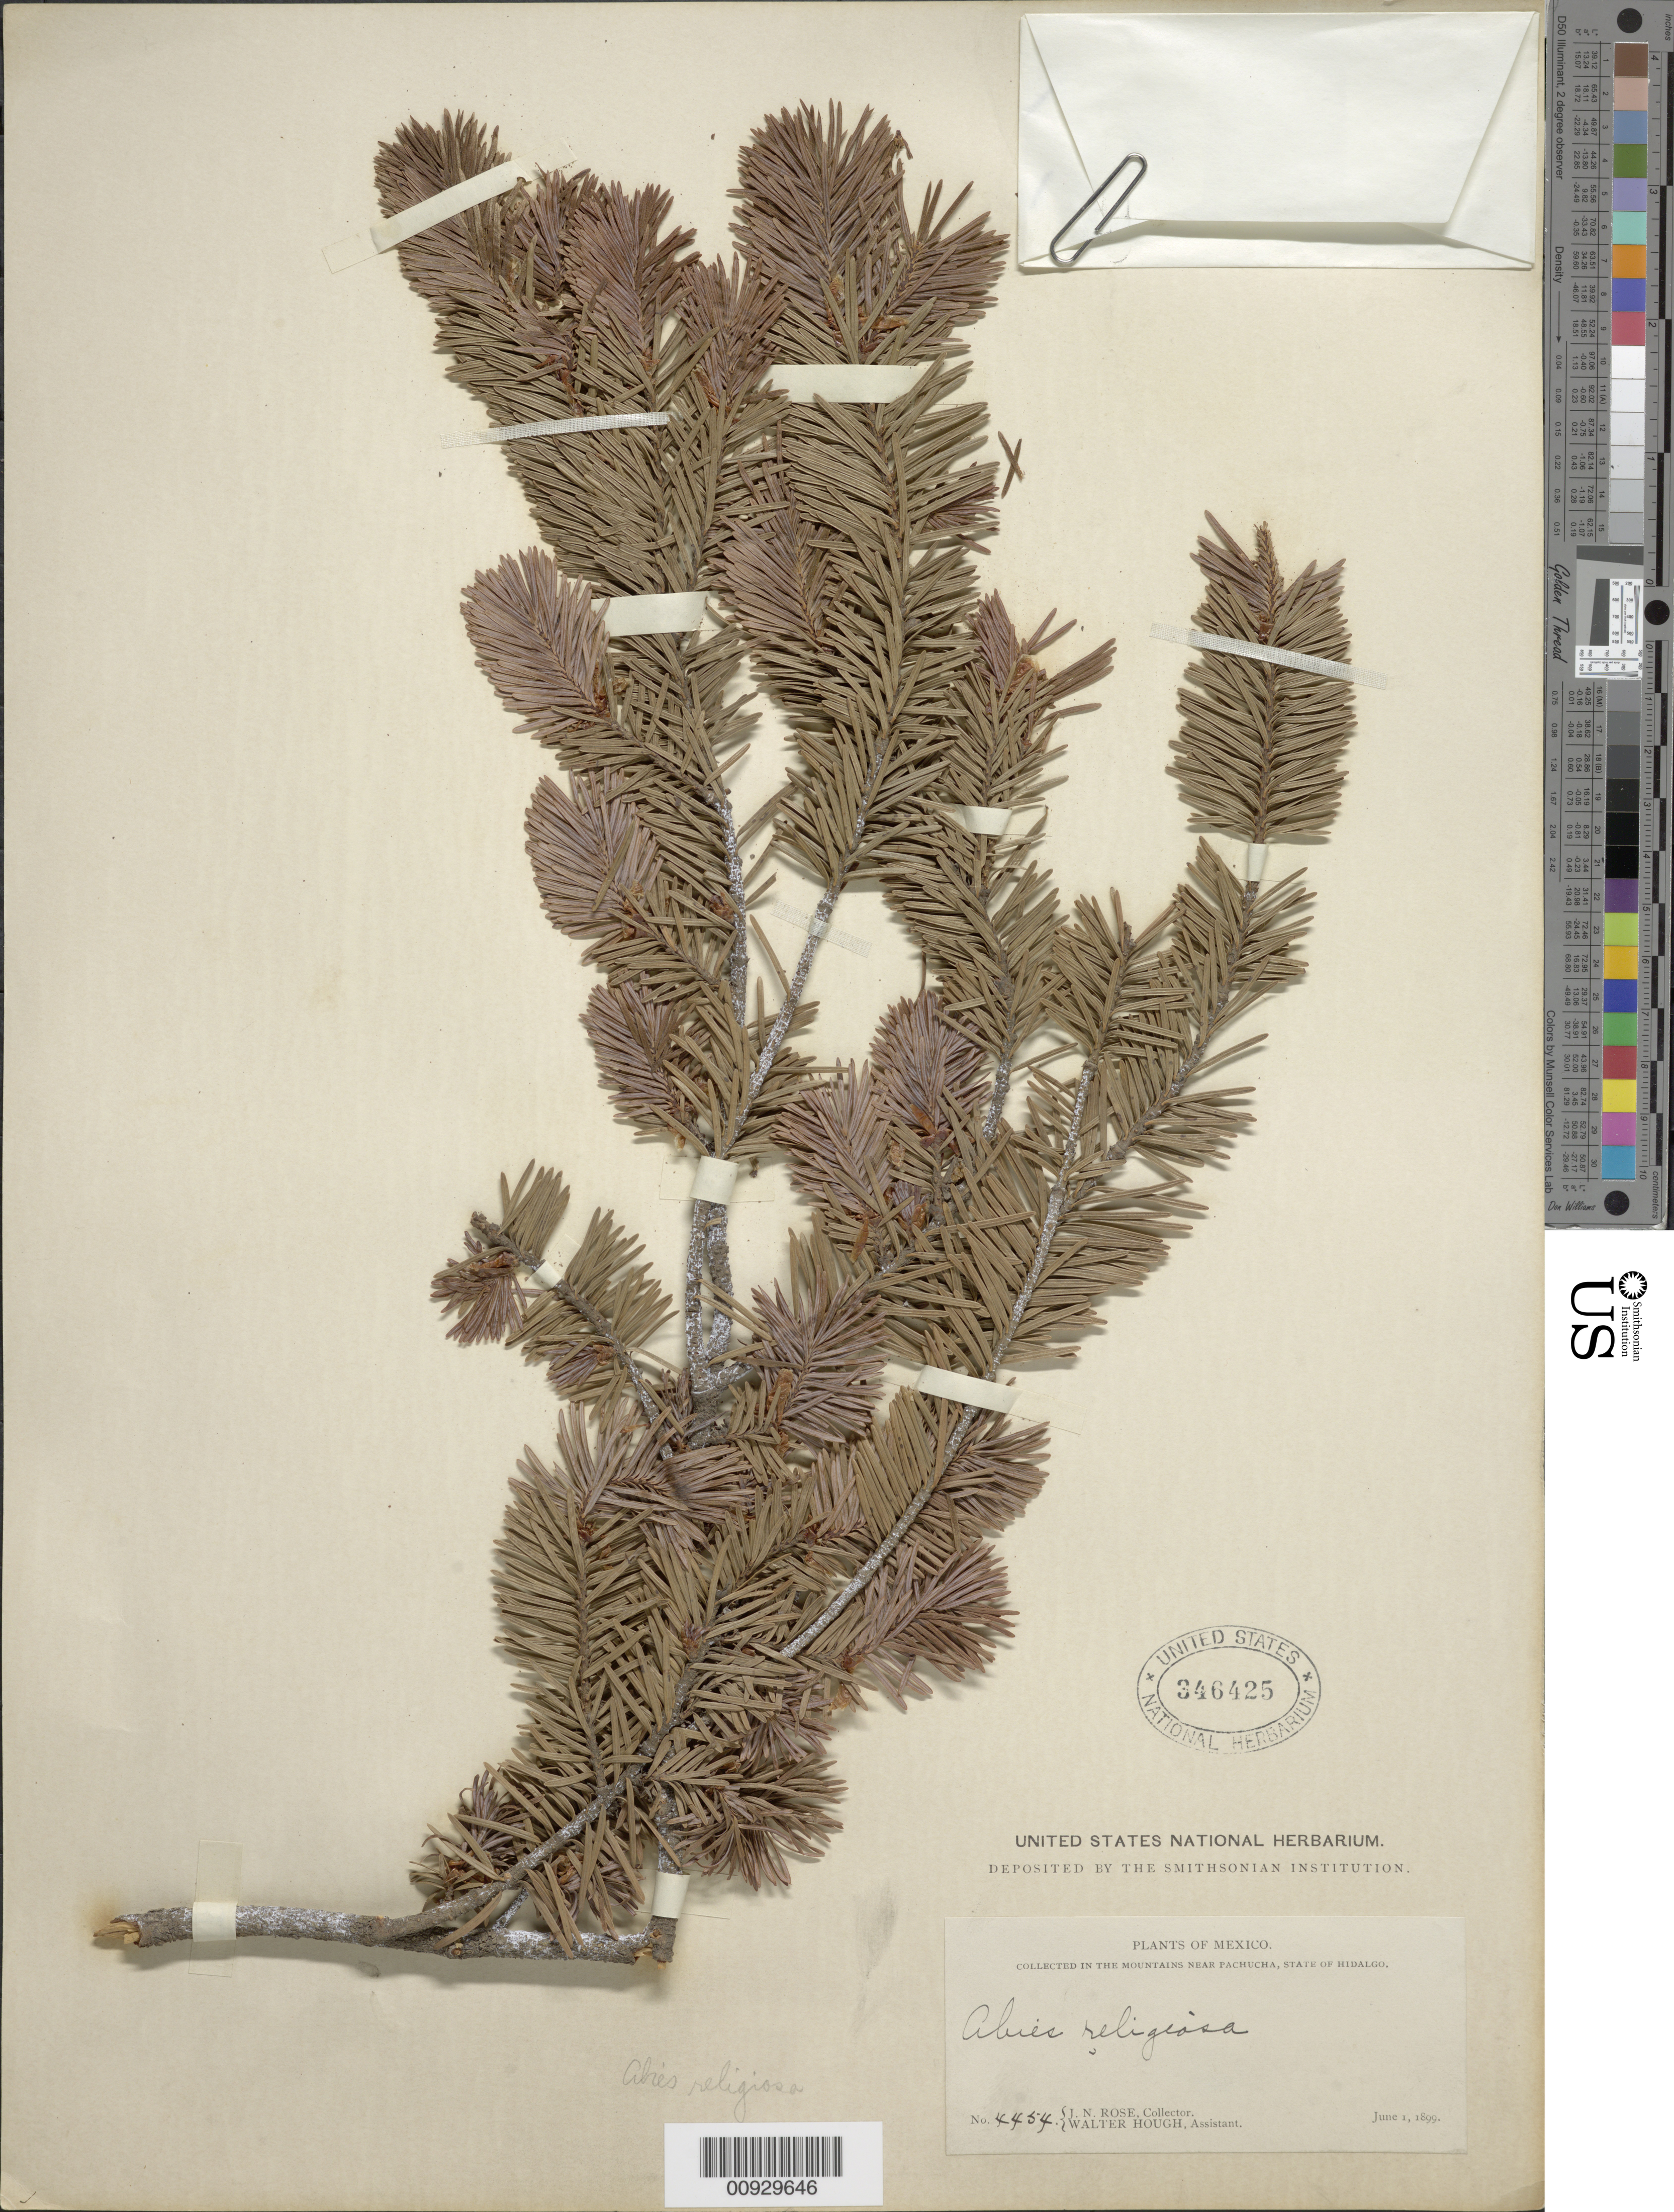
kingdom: Plantae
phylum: Tracheophyta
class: Pinopsida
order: Pinales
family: Pinaceae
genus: Abies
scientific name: Abies religiosa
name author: (Kunth) Schltdl. & Cham.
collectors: J. N. Rose & W. Hough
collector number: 4454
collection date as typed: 01 Jun 1899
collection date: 1899-06-01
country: Mexico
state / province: Hidalgo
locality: Near Pachuca.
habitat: Mountains.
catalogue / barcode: US 346425